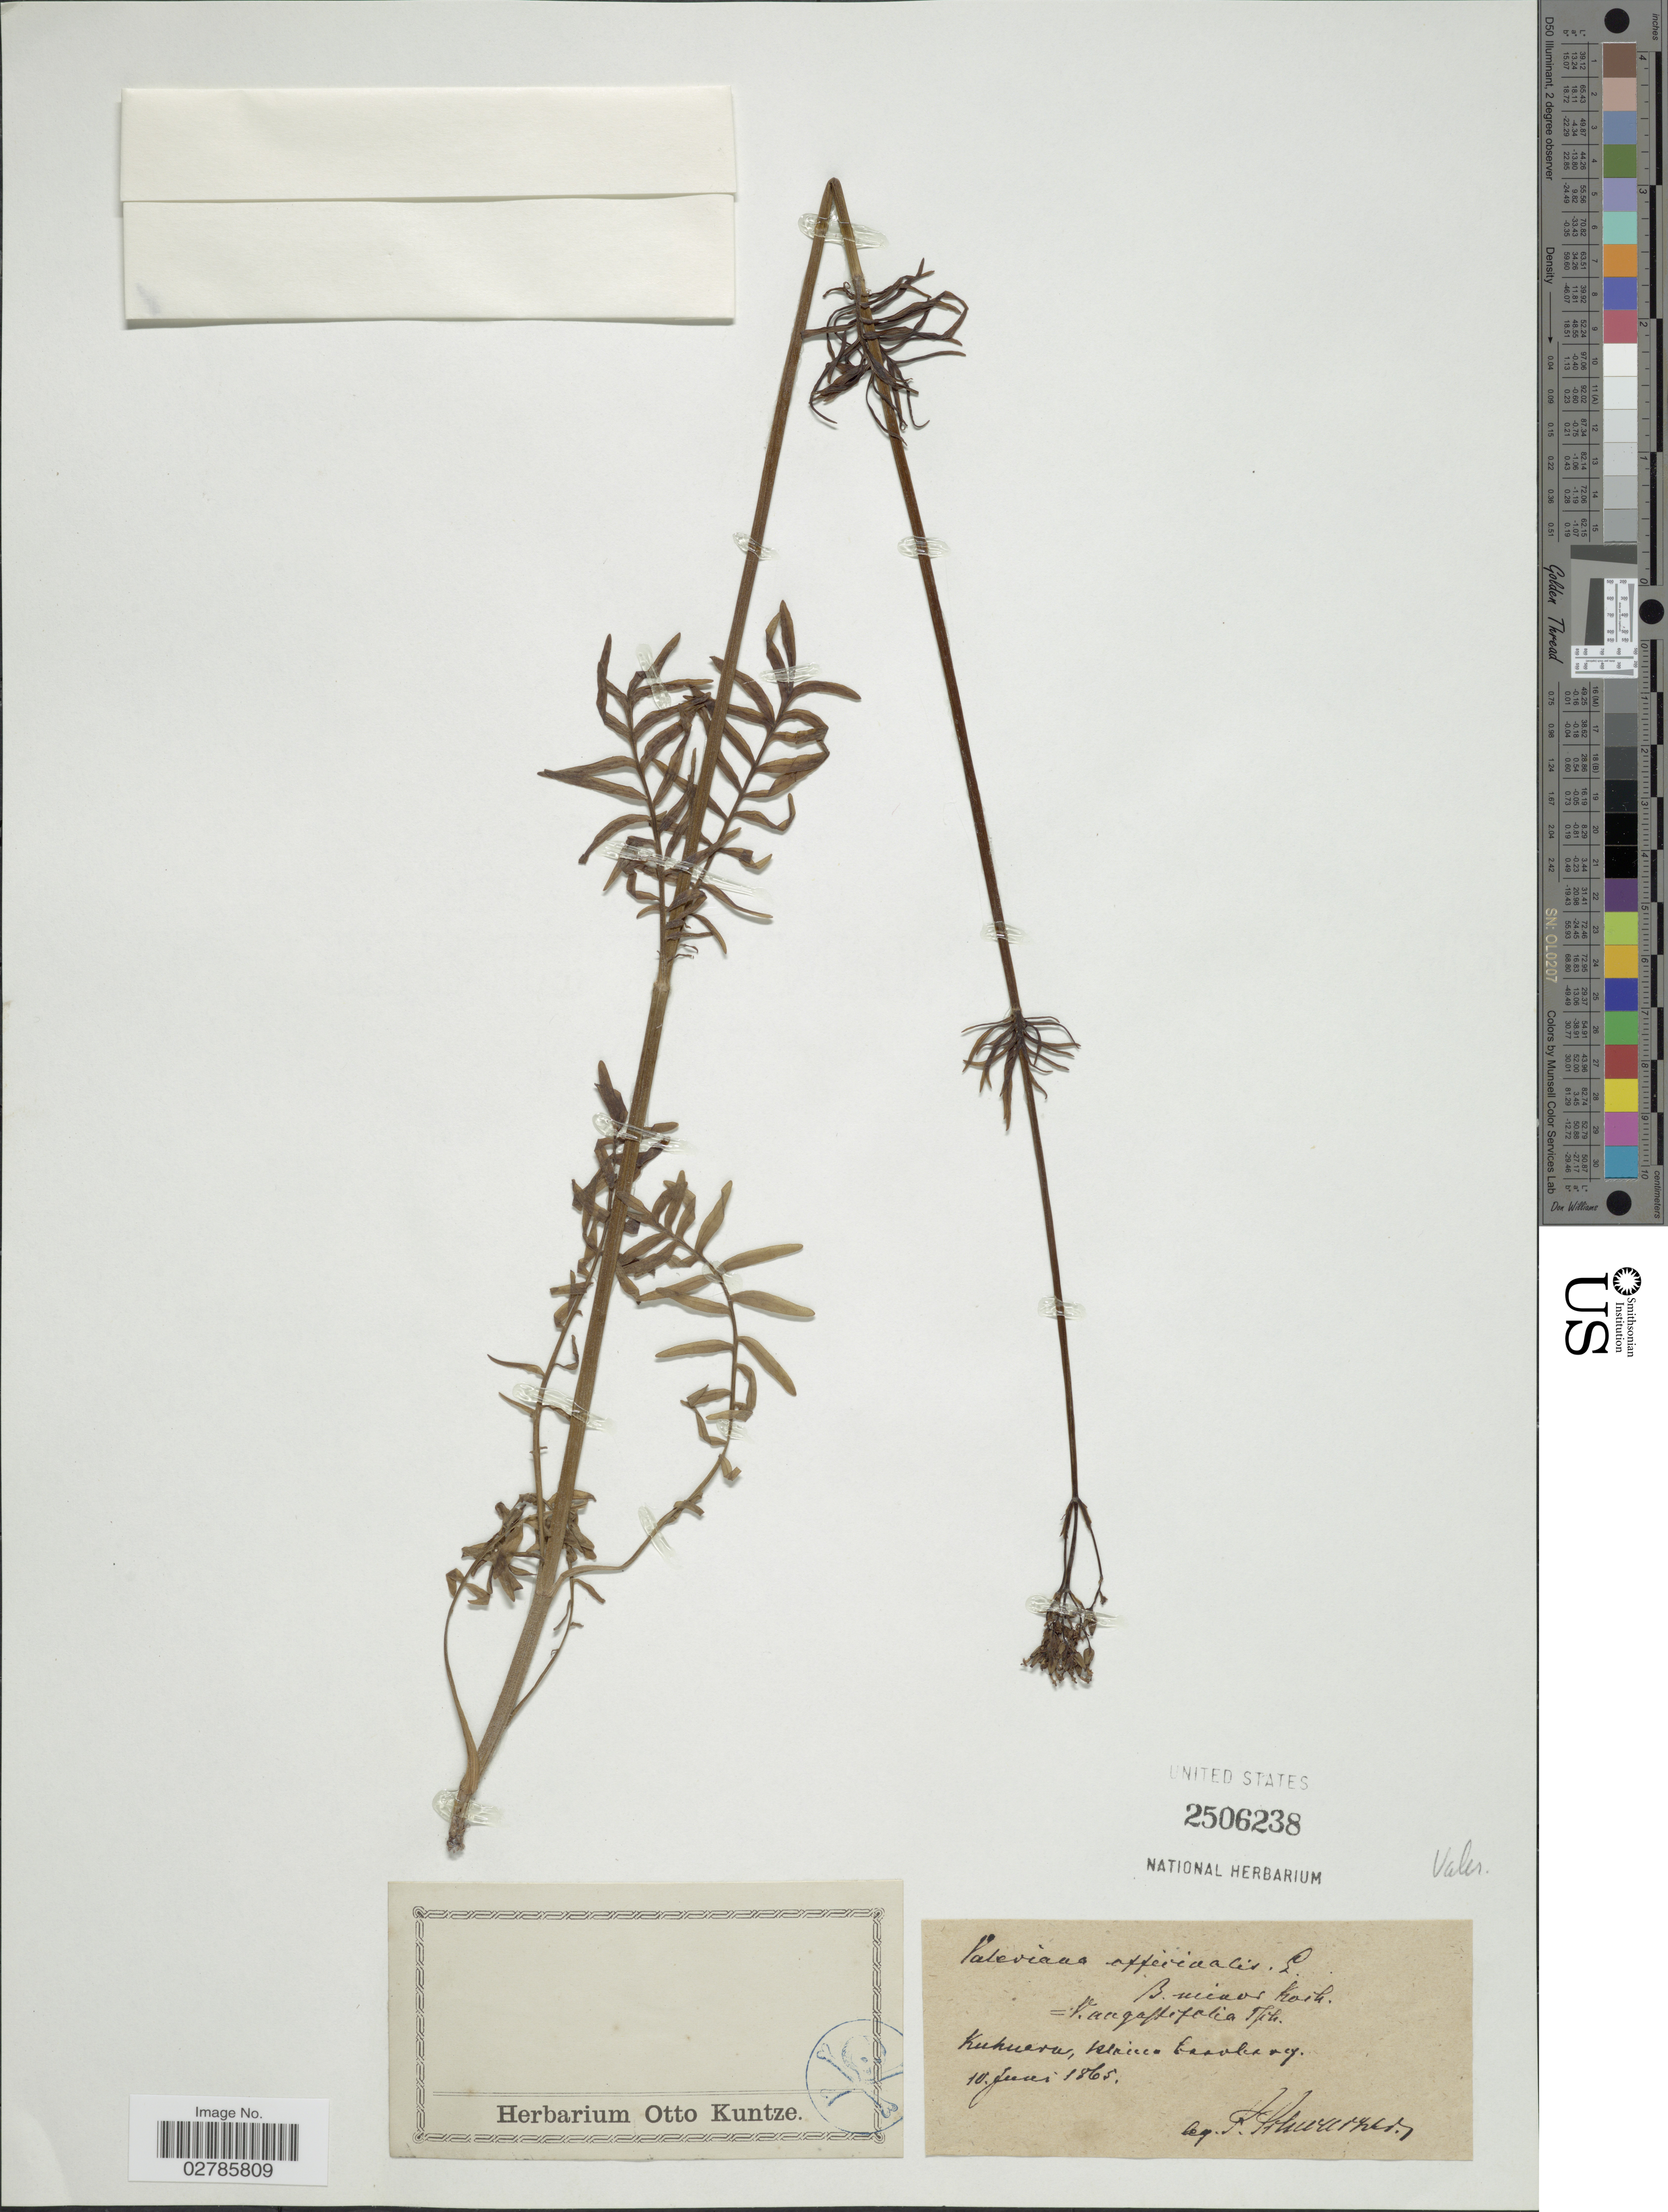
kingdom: Plantae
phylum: Tracheophyta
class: Magnoliopsida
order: Dipsacales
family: Caprifoliaceae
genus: Valeriana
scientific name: Valeriana officinalis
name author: L.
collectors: S. Schwarzer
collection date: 1865-06-10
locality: Kukuera, klaino Gaarbarg.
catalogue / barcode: US 2506238